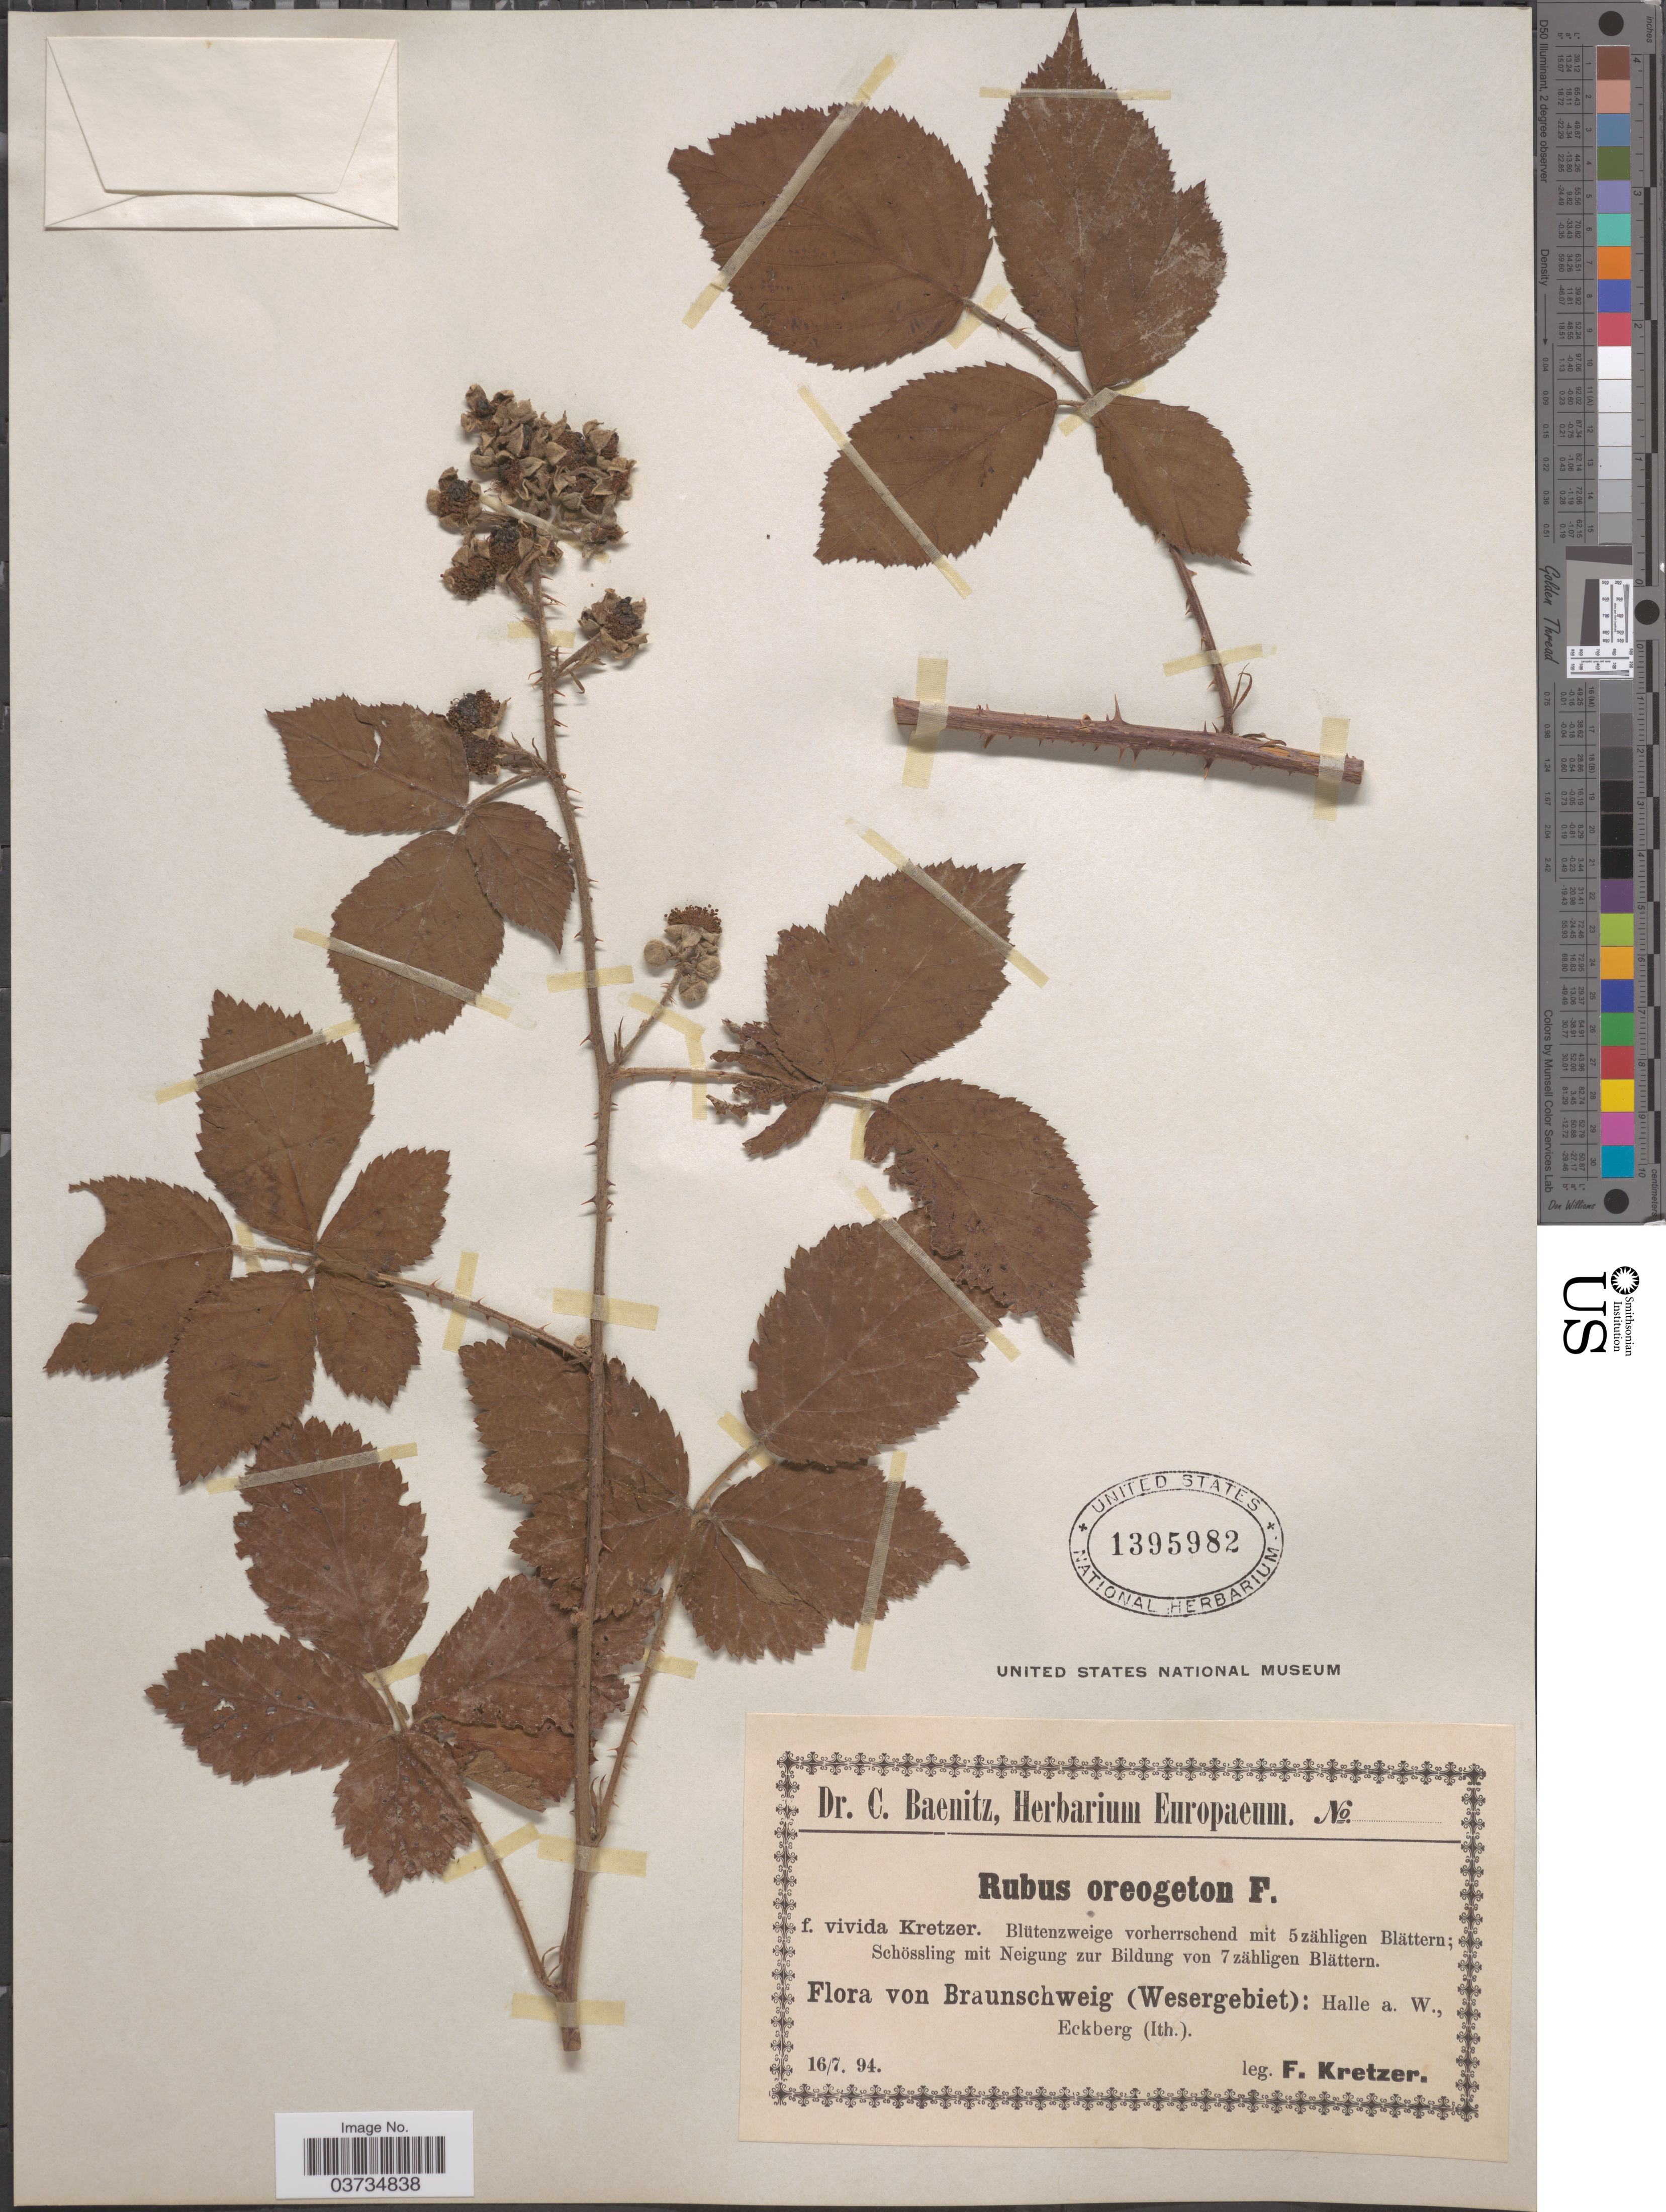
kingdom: Plantae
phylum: Tracheophyta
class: Magnoliopsida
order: Rosales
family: Rosaceae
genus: Rubus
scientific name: Rubus oreogeton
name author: Focke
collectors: F. Kretzer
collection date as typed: Transcribed d/m/y: 16/7/94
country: Germany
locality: Braunschweig (Wesergebiet): Halle a. W., Eckberg (Ith.).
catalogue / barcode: US 1395982